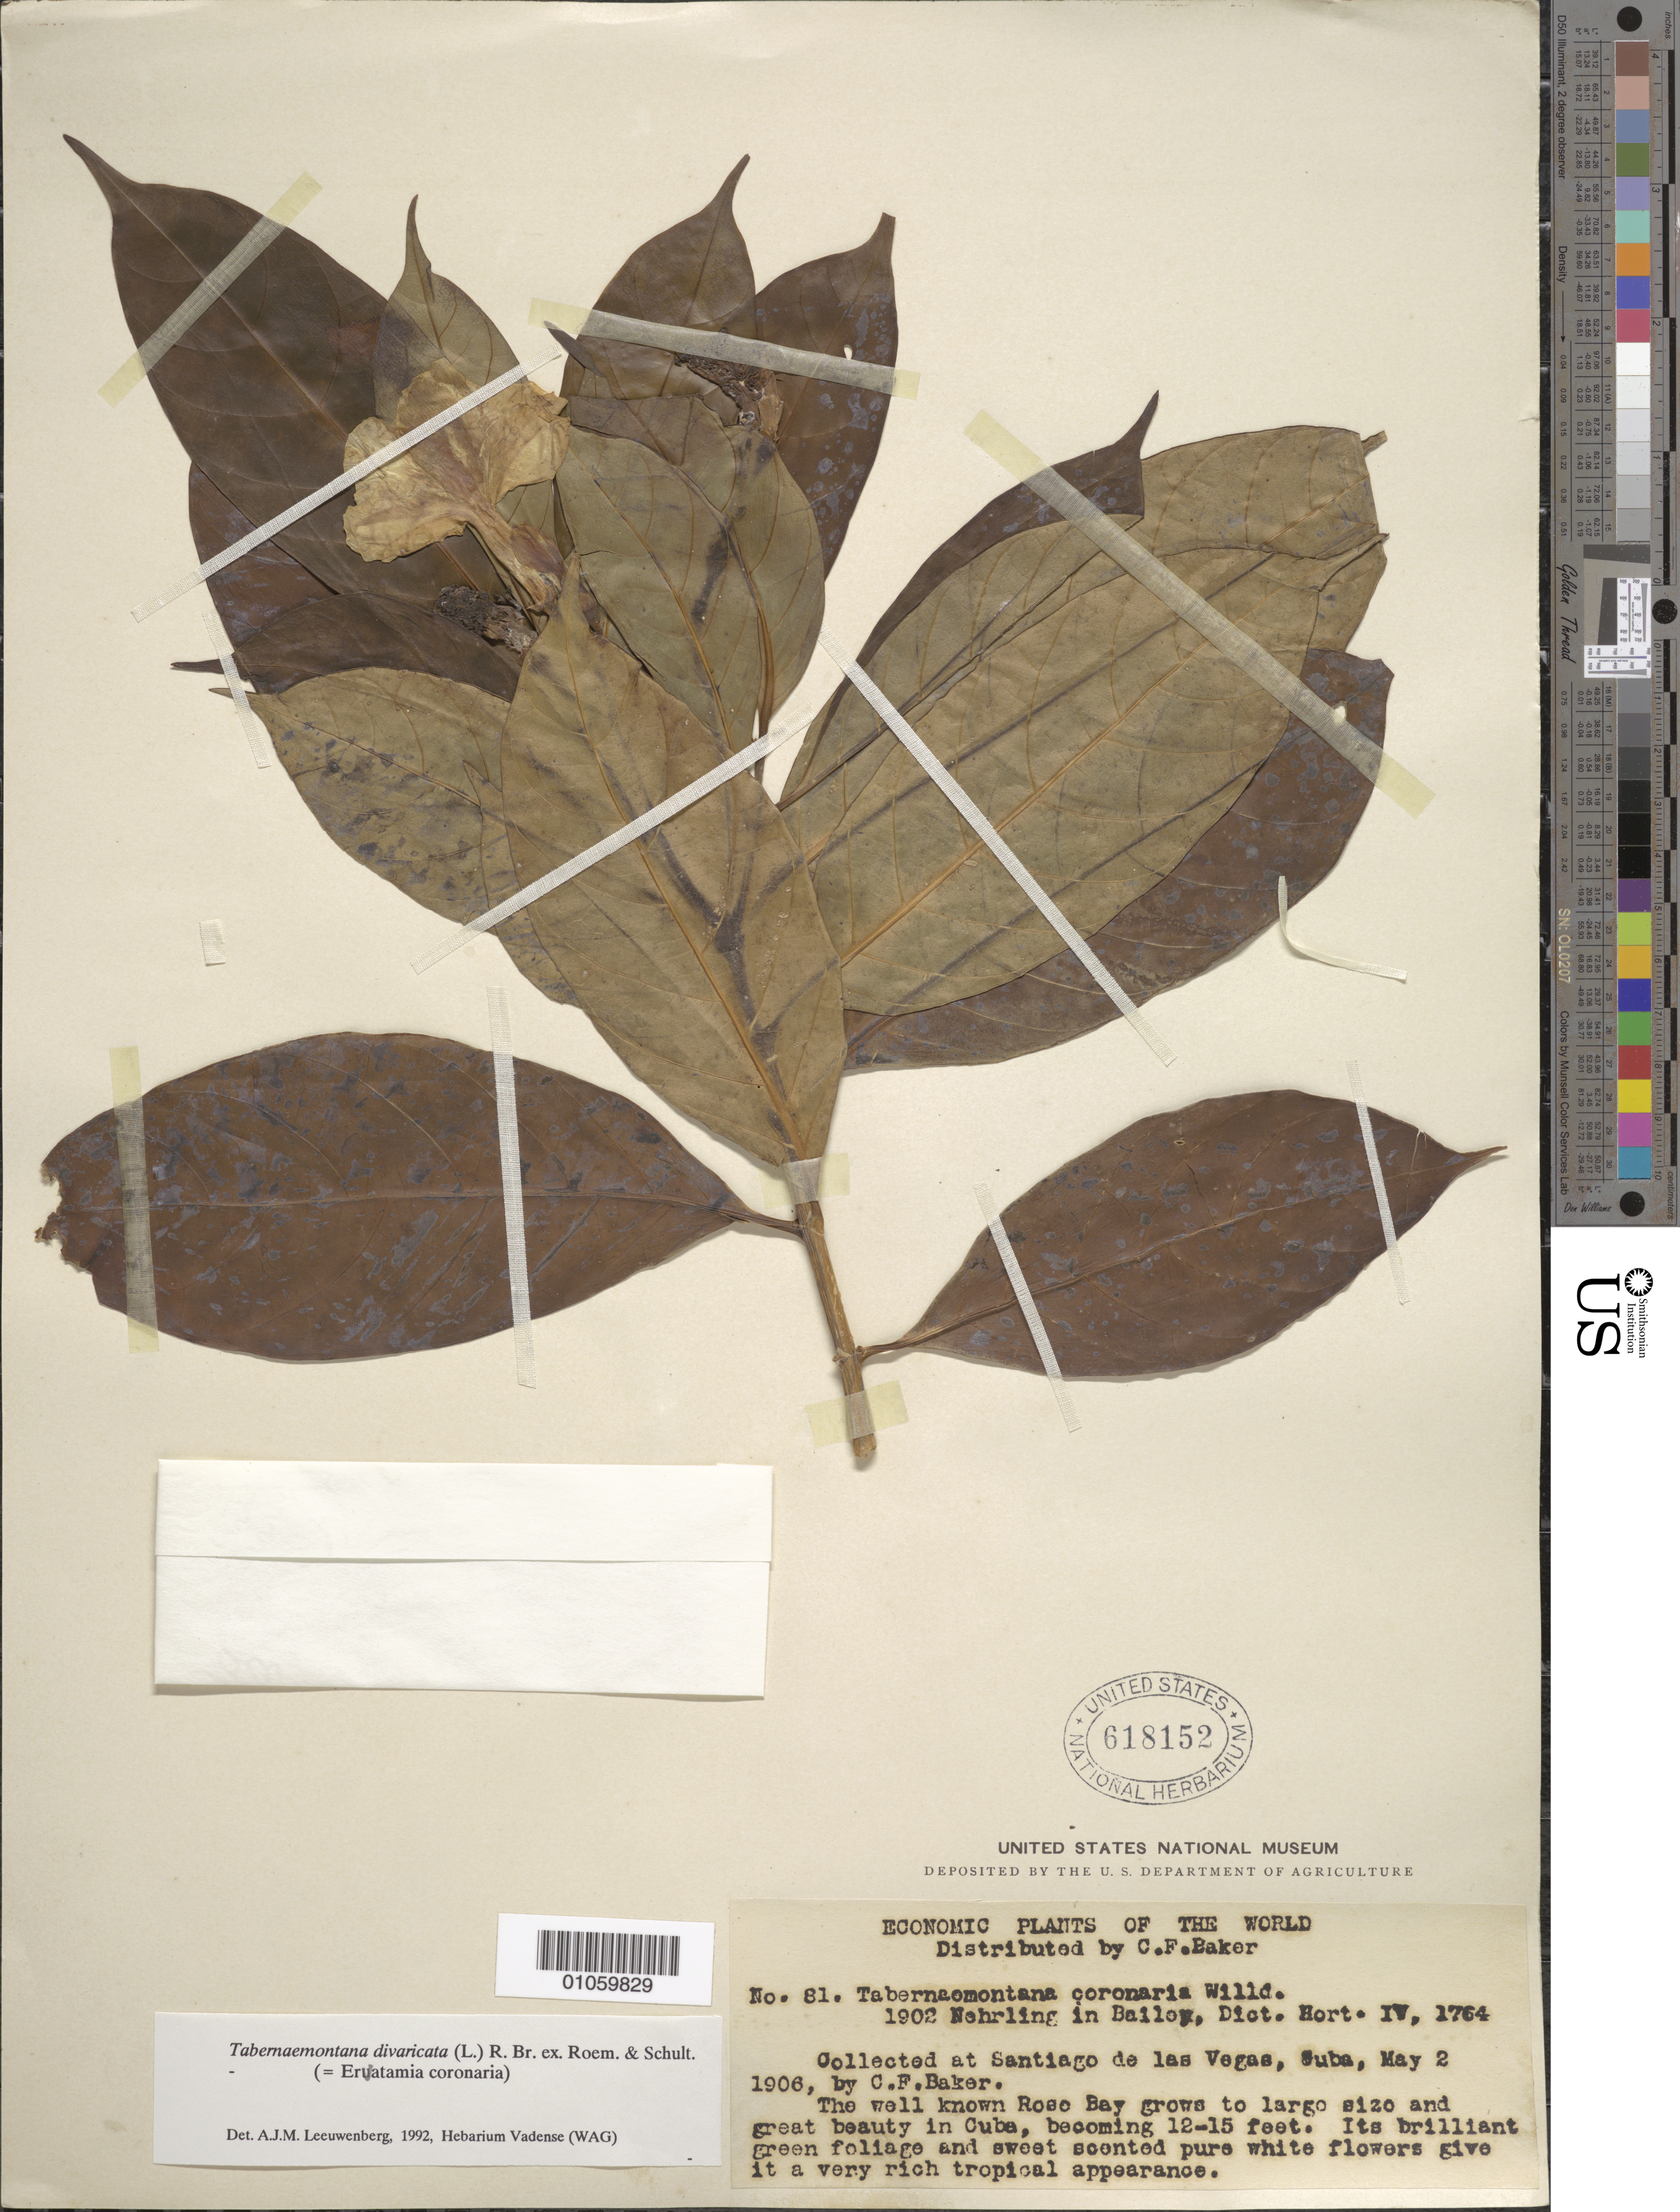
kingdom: Plantae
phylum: Tracheophyta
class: Magnoliopsida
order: Gentianales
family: Apocynaceae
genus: Tabernaemontana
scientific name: Tabernaemontana divaricata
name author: (L.) R. Br. ex Roem. & Schult.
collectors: C. F. Baker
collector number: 81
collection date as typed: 02 May 1906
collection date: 1906-05-02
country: Cuba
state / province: La Habana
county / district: Municipio Boyeros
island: Cuba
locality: Santiago de las Vegas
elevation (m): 97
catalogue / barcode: US 618152